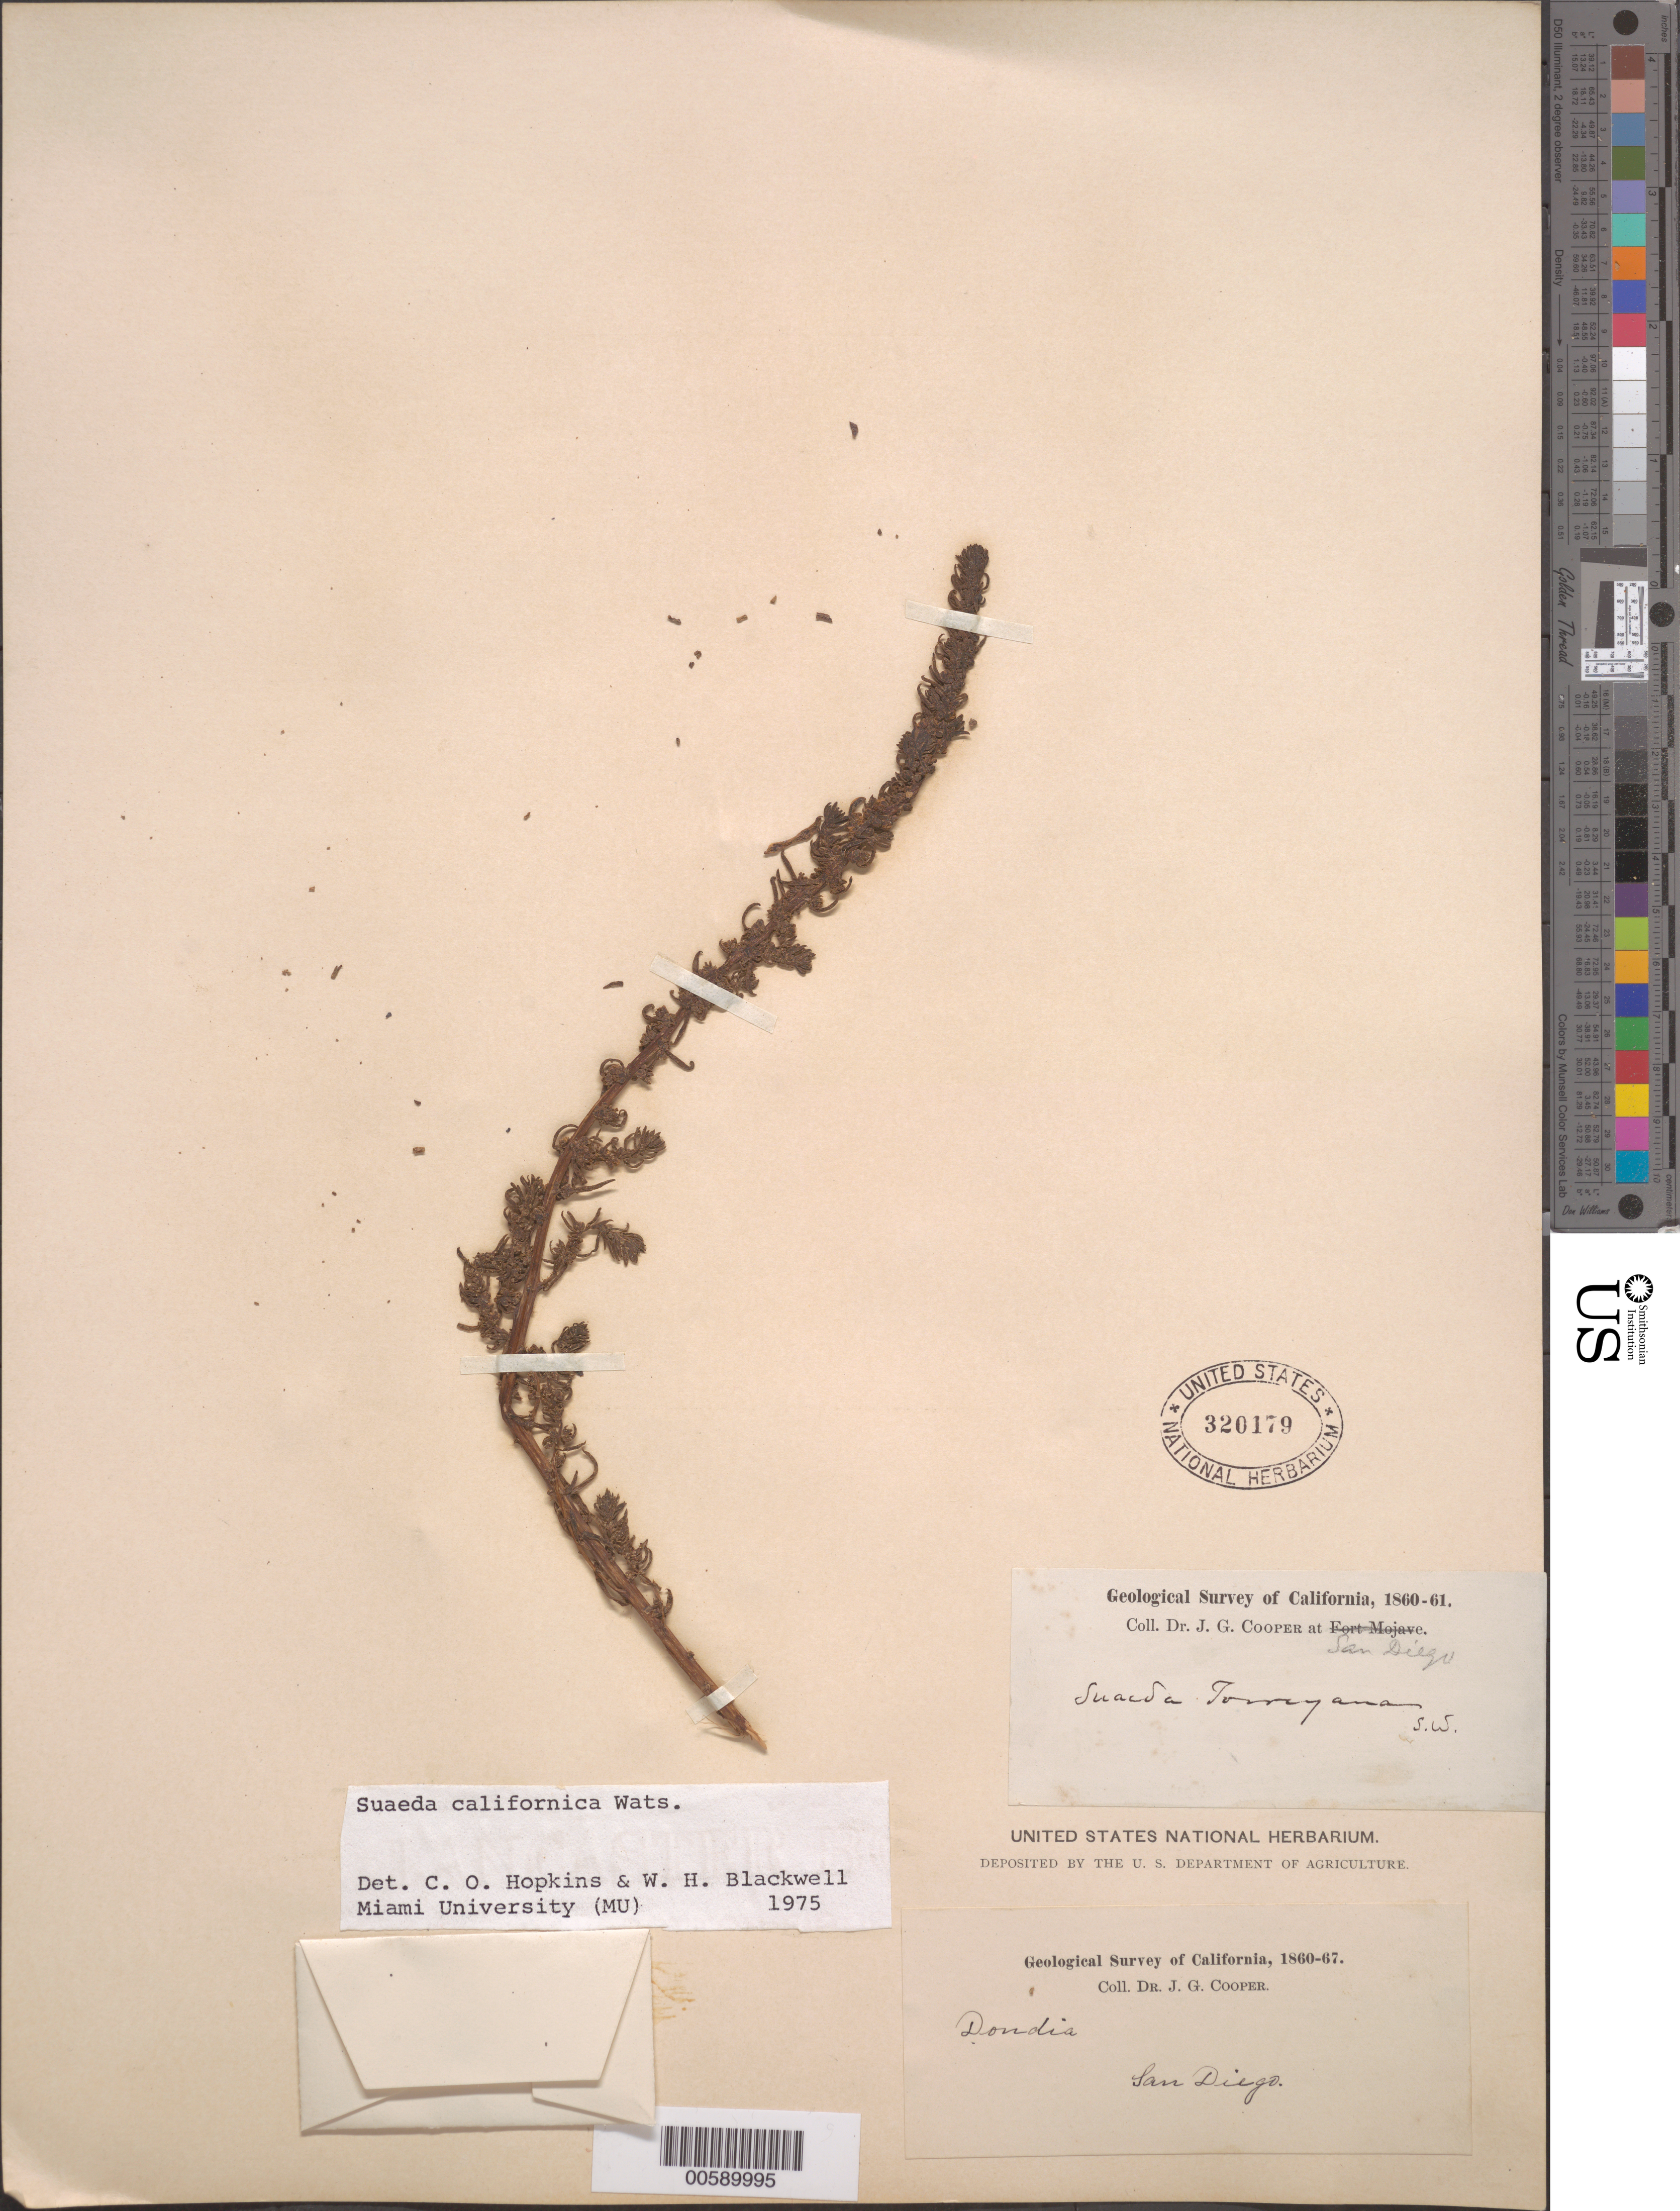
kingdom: Plantae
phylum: Tracheophyta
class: Magnoliopsida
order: Caryophyllales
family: Amaranthaceae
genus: Suaeda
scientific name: Suaeda californica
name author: S. Watson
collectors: J. G. Cooper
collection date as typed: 1860 to -- --- 1867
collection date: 1860/1867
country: United States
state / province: California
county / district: San Diego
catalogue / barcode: US 320179